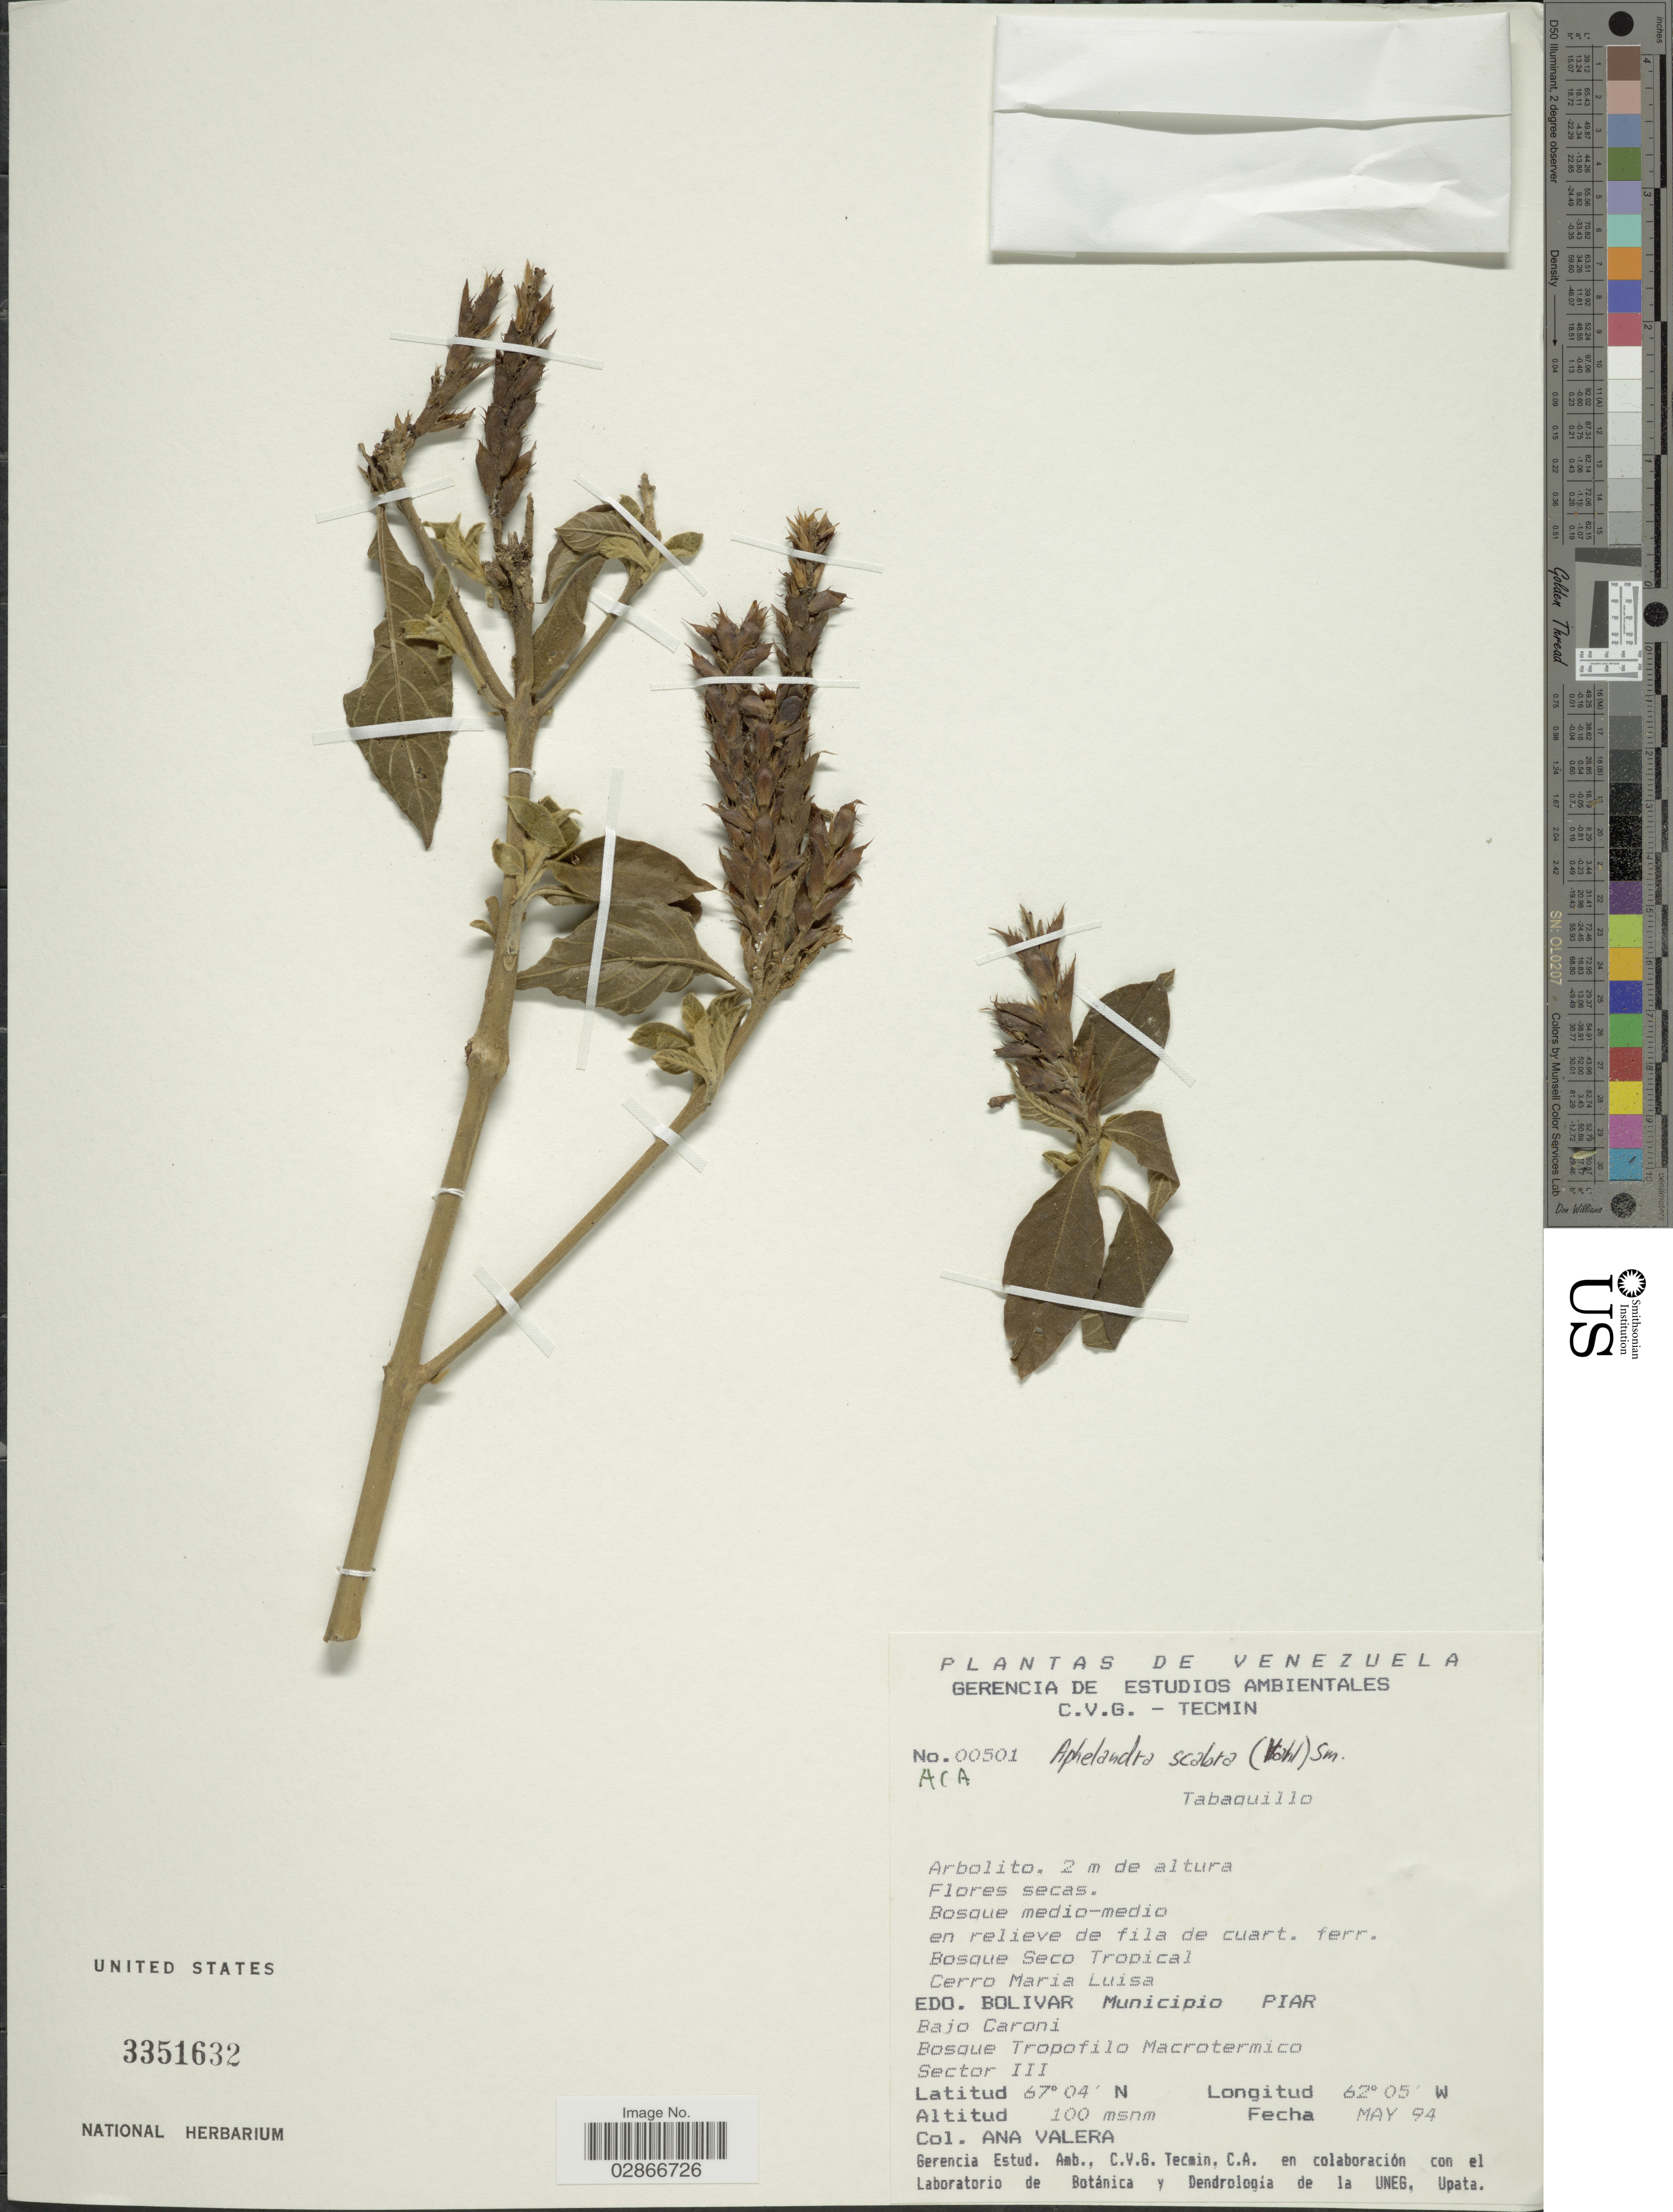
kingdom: Plantae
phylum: Tracheophyta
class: Magnoliopsida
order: Lamiales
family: Acanthaceae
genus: Aphelandra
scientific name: Aphelandra deppeana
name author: Schltdl. & Cham.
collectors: A. Valera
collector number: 00501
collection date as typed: Transcribed d/m/y: /5/94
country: Venezuela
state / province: Bolivar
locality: Cerro Maria Luisa. Municipio Piar. Bajo Caroni.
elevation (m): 100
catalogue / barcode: US 3351632